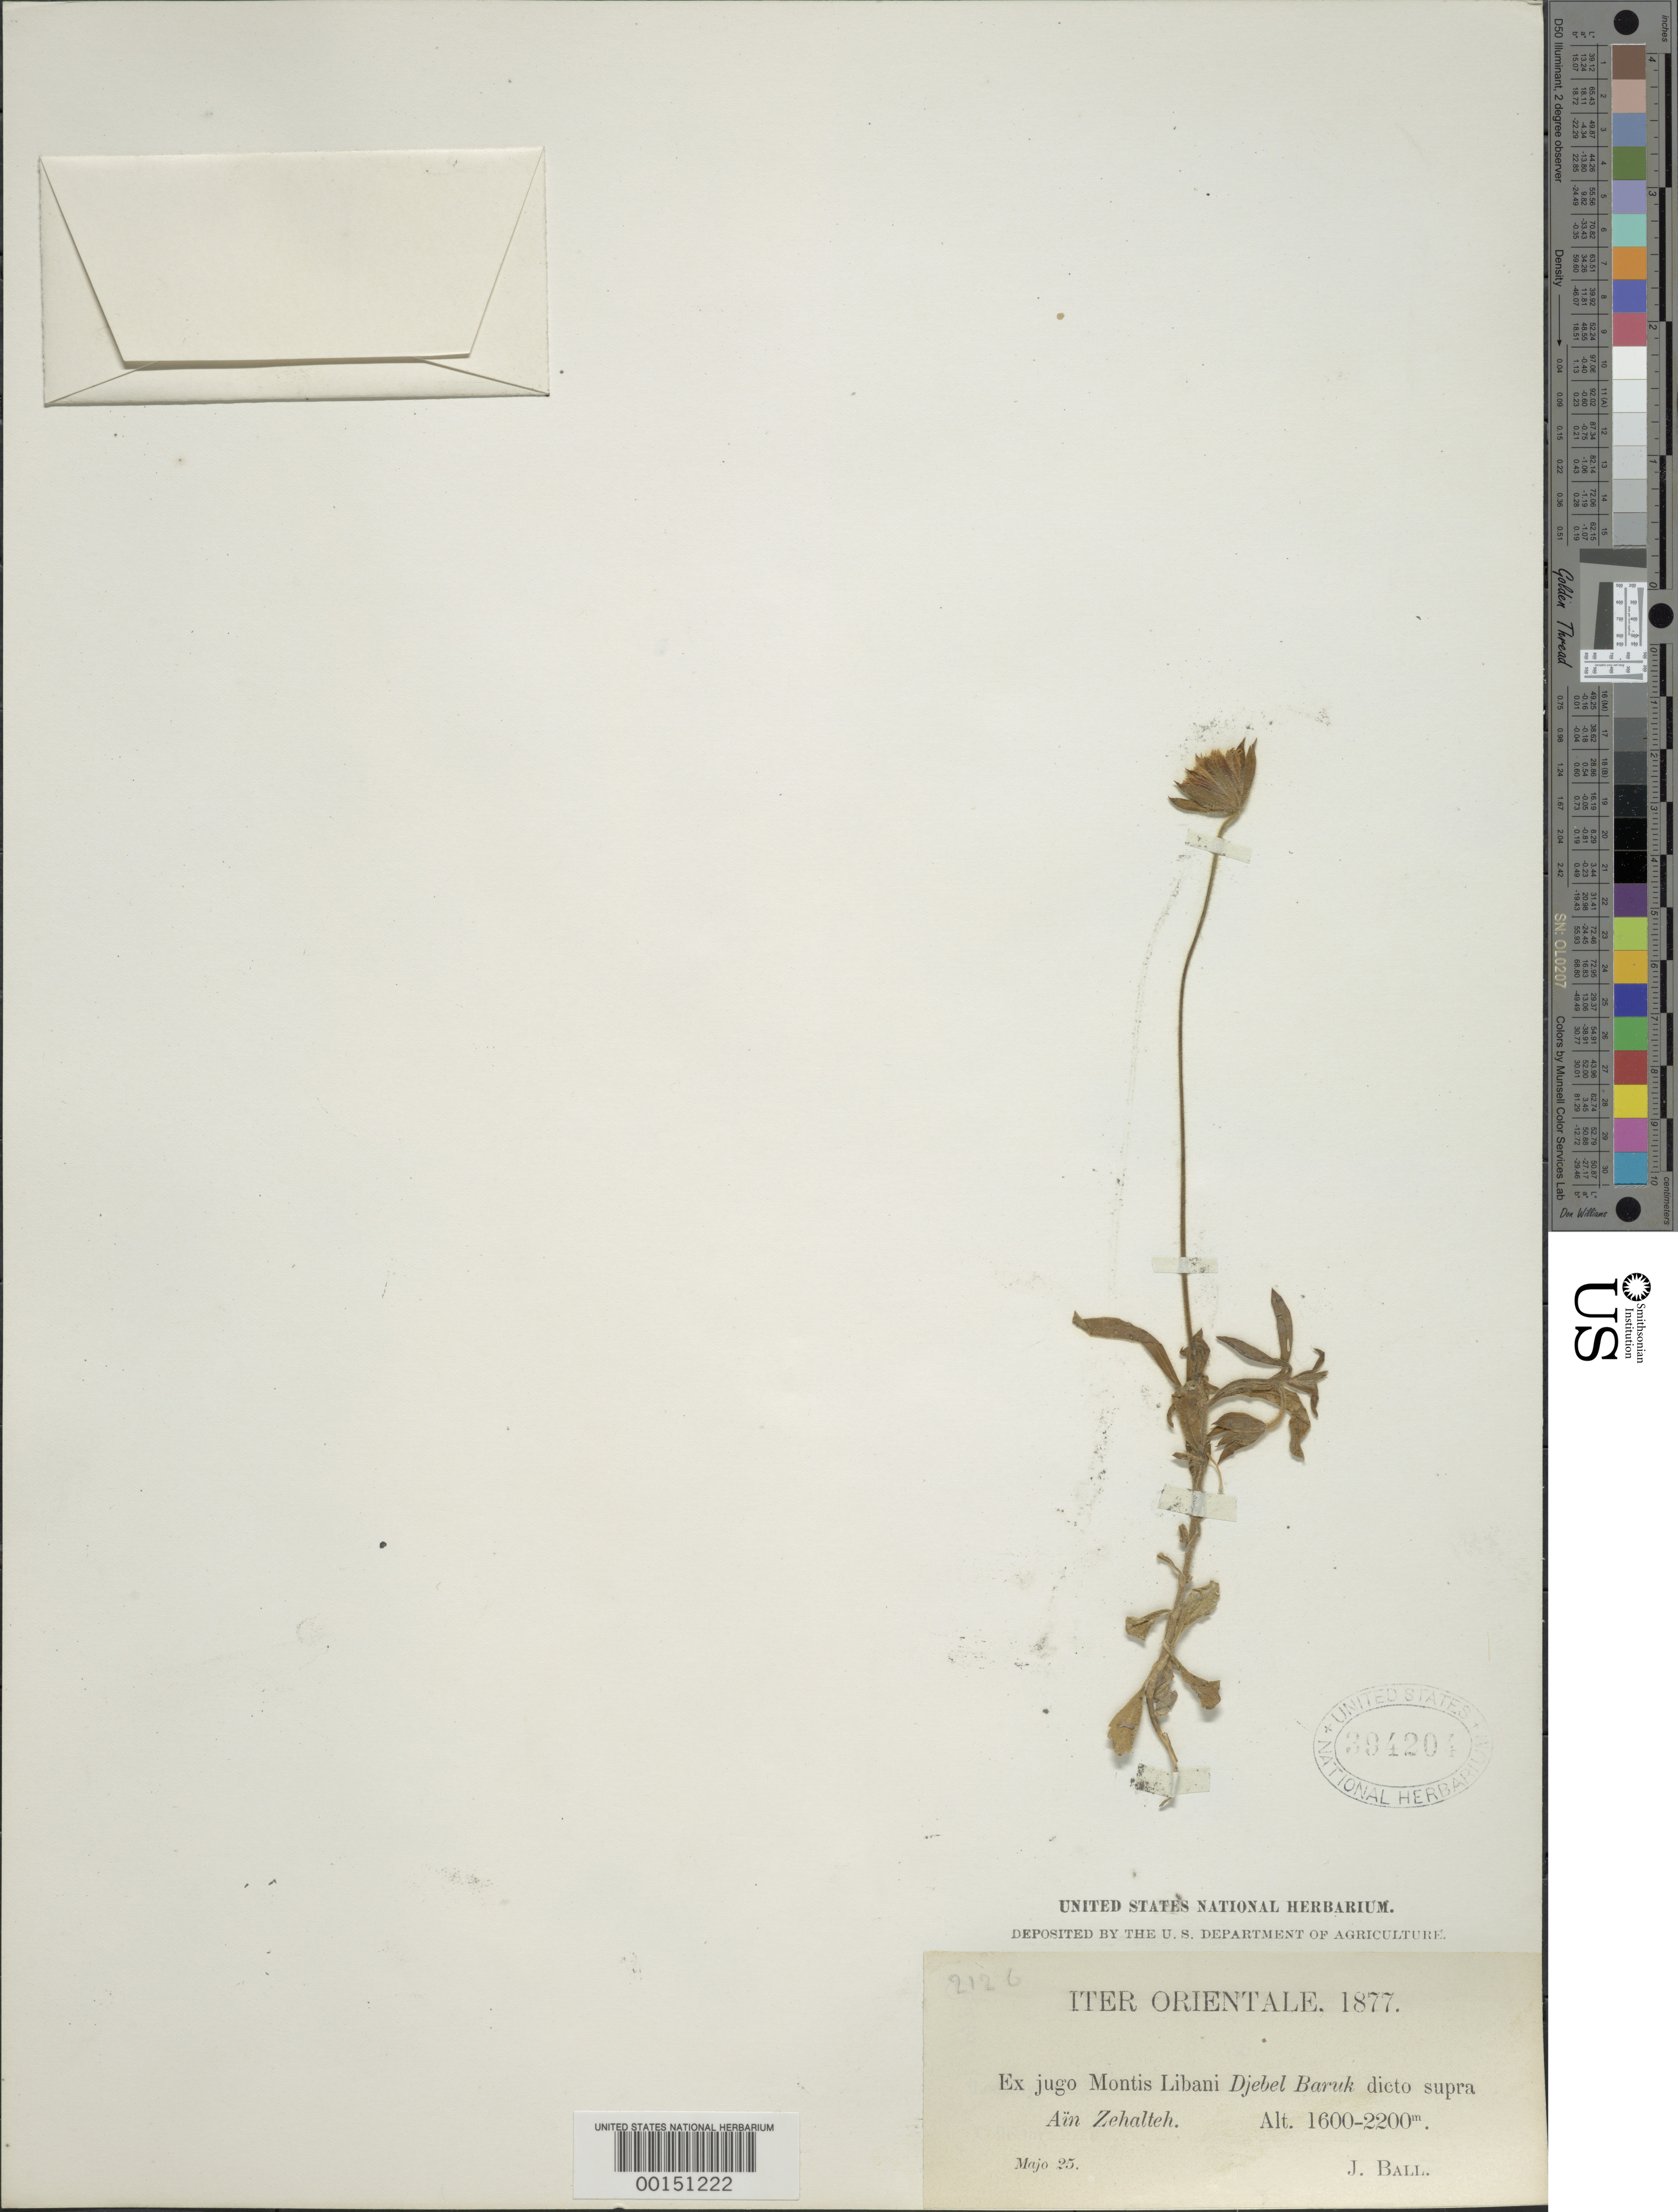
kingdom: Plantae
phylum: Tracheophyta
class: Magnoliopsida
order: Dipsacales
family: Caprifoliaceae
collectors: J. Ball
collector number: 2126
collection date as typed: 25 May 1877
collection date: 1877-05-25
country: Lebanon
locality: Montis Libani, Djebel Baruk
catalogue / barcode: US 394204